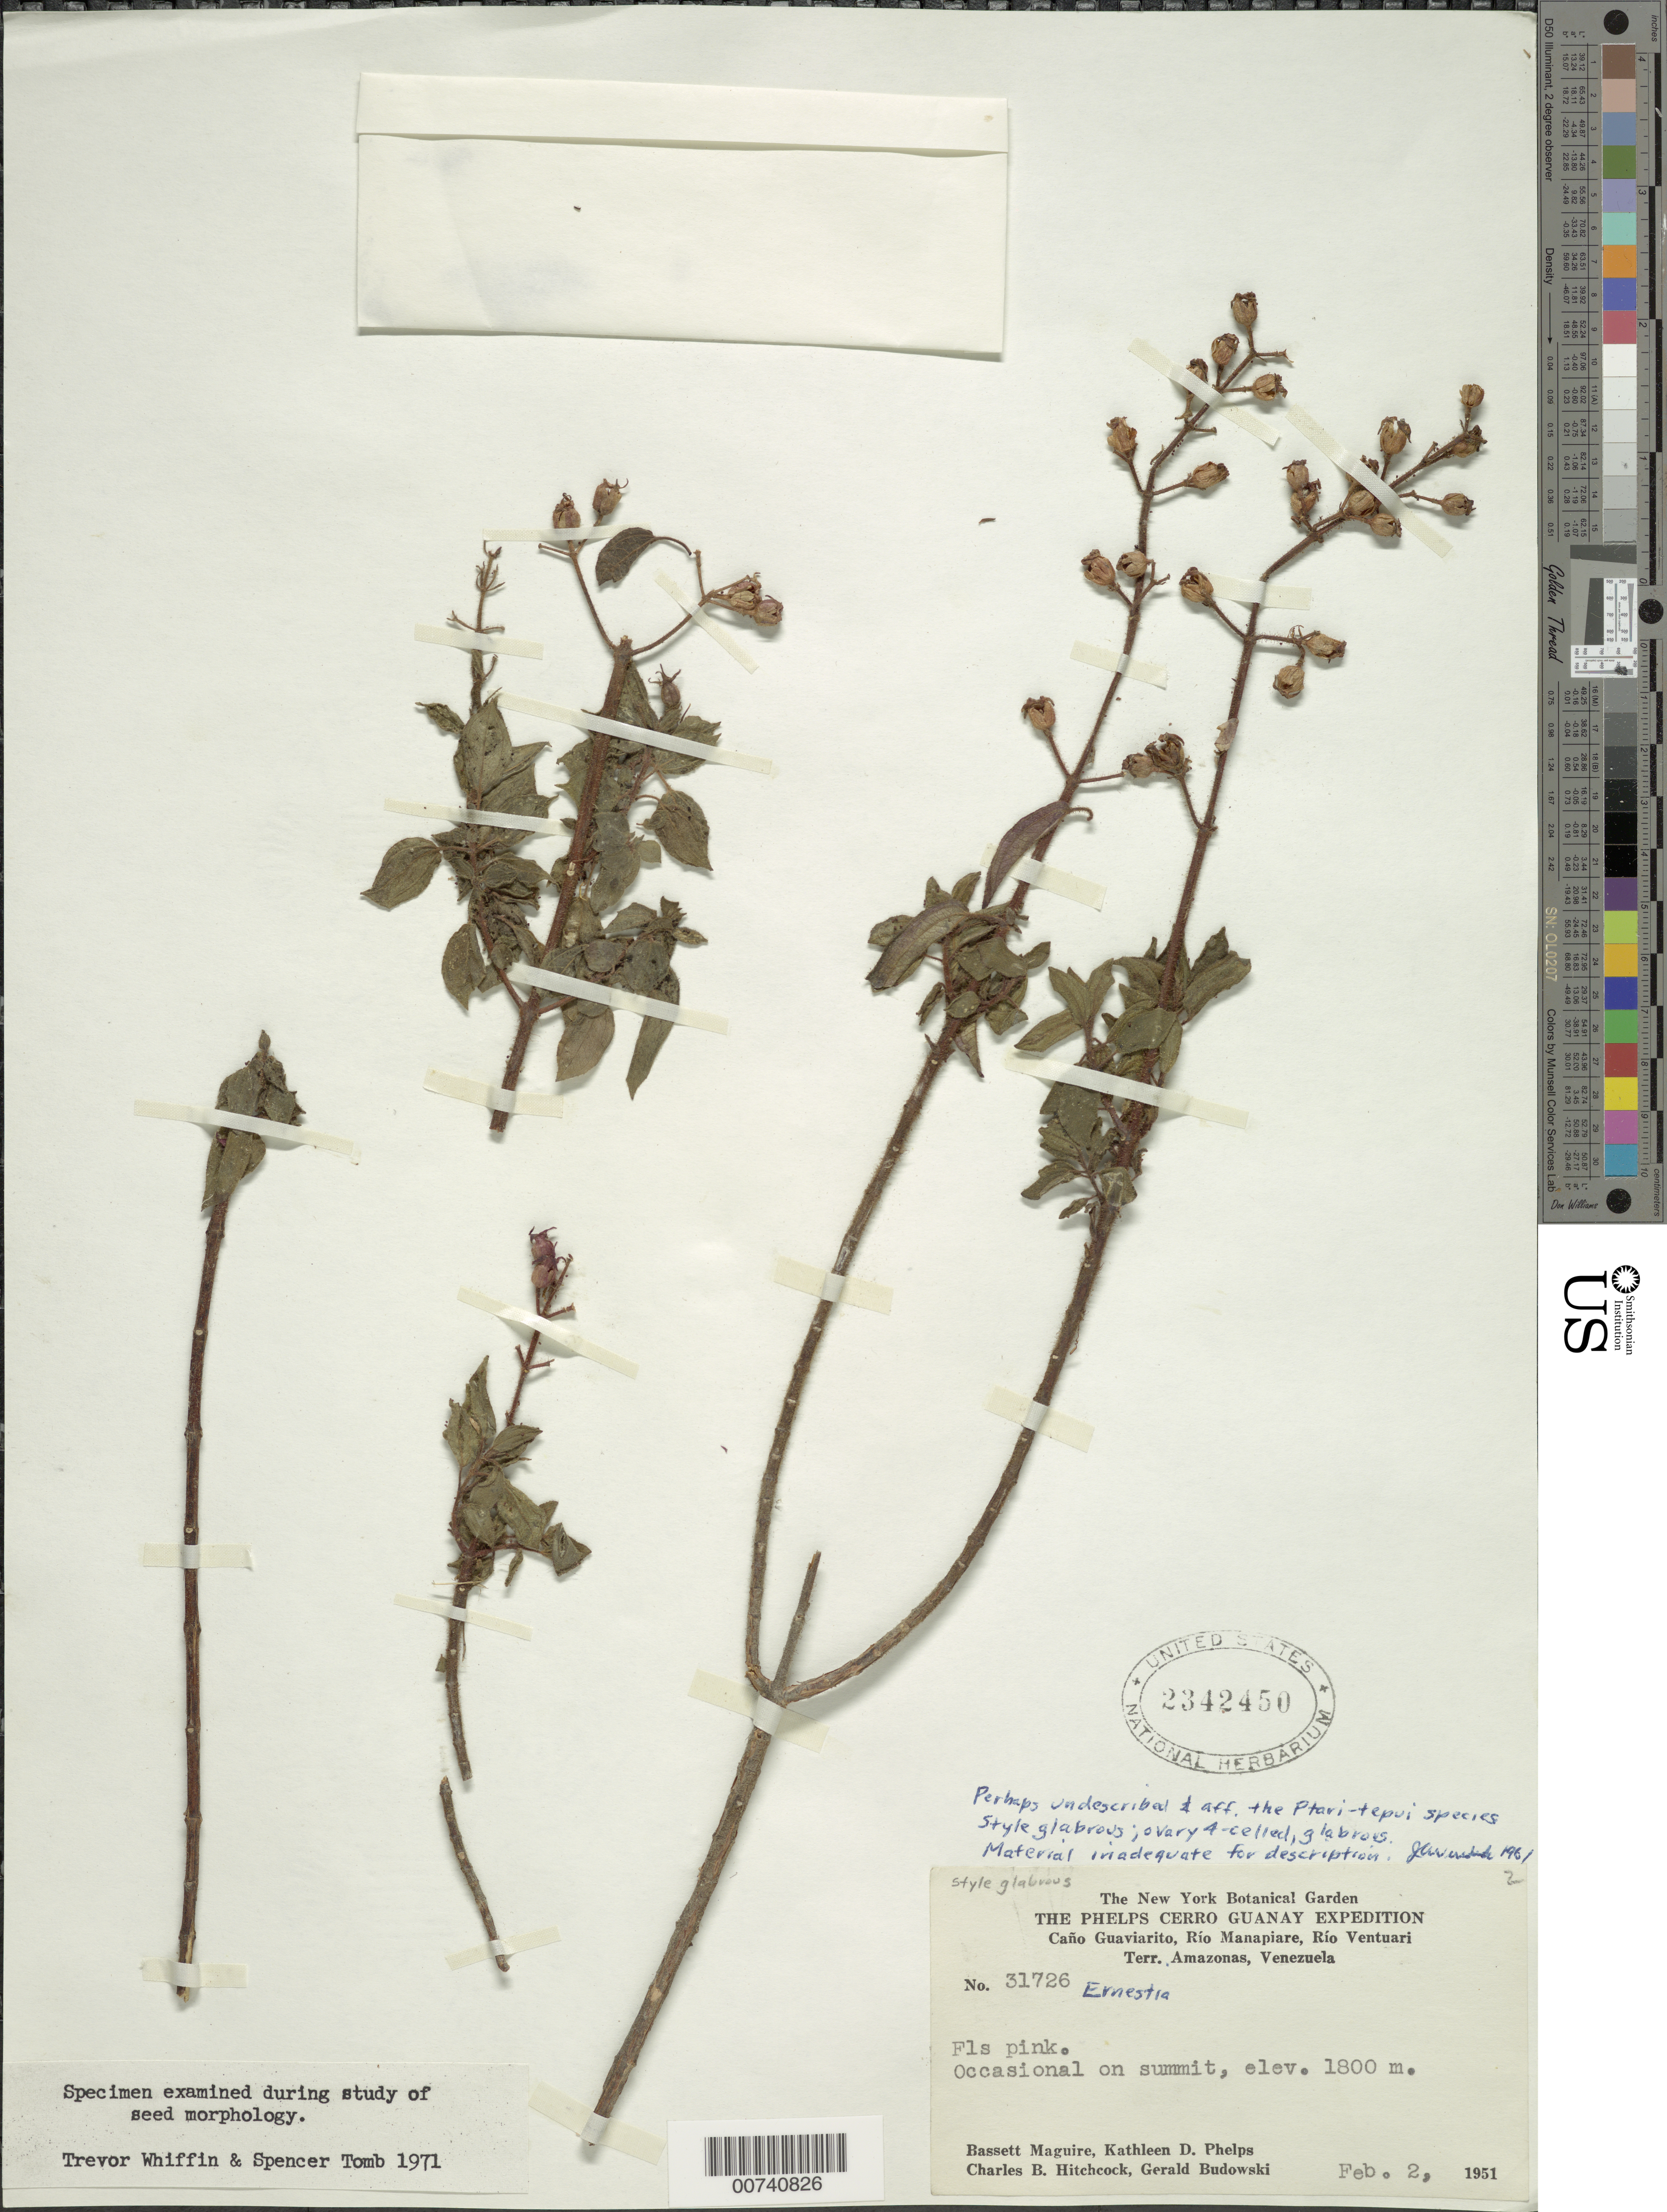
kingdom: Plantae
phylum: Tracheophyta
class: Magnoliopsida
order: Myrtales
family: Melastomataceae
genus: Ernestia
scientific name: Ernestia pullei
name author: Gleason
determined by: Nunes, D.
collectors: B. Maguire, K. D. Phelps, C. B. Hitchcock & G. Budowski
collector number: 31726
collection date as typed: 2-Feb-51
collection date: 1951-02-02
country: Venezuela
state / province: Amazonas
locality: Caño Guaviarito, Río Manapiare, Río Ventuari, Cerro Guanay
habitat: Summit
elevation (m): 1800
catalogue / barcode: US 2342450